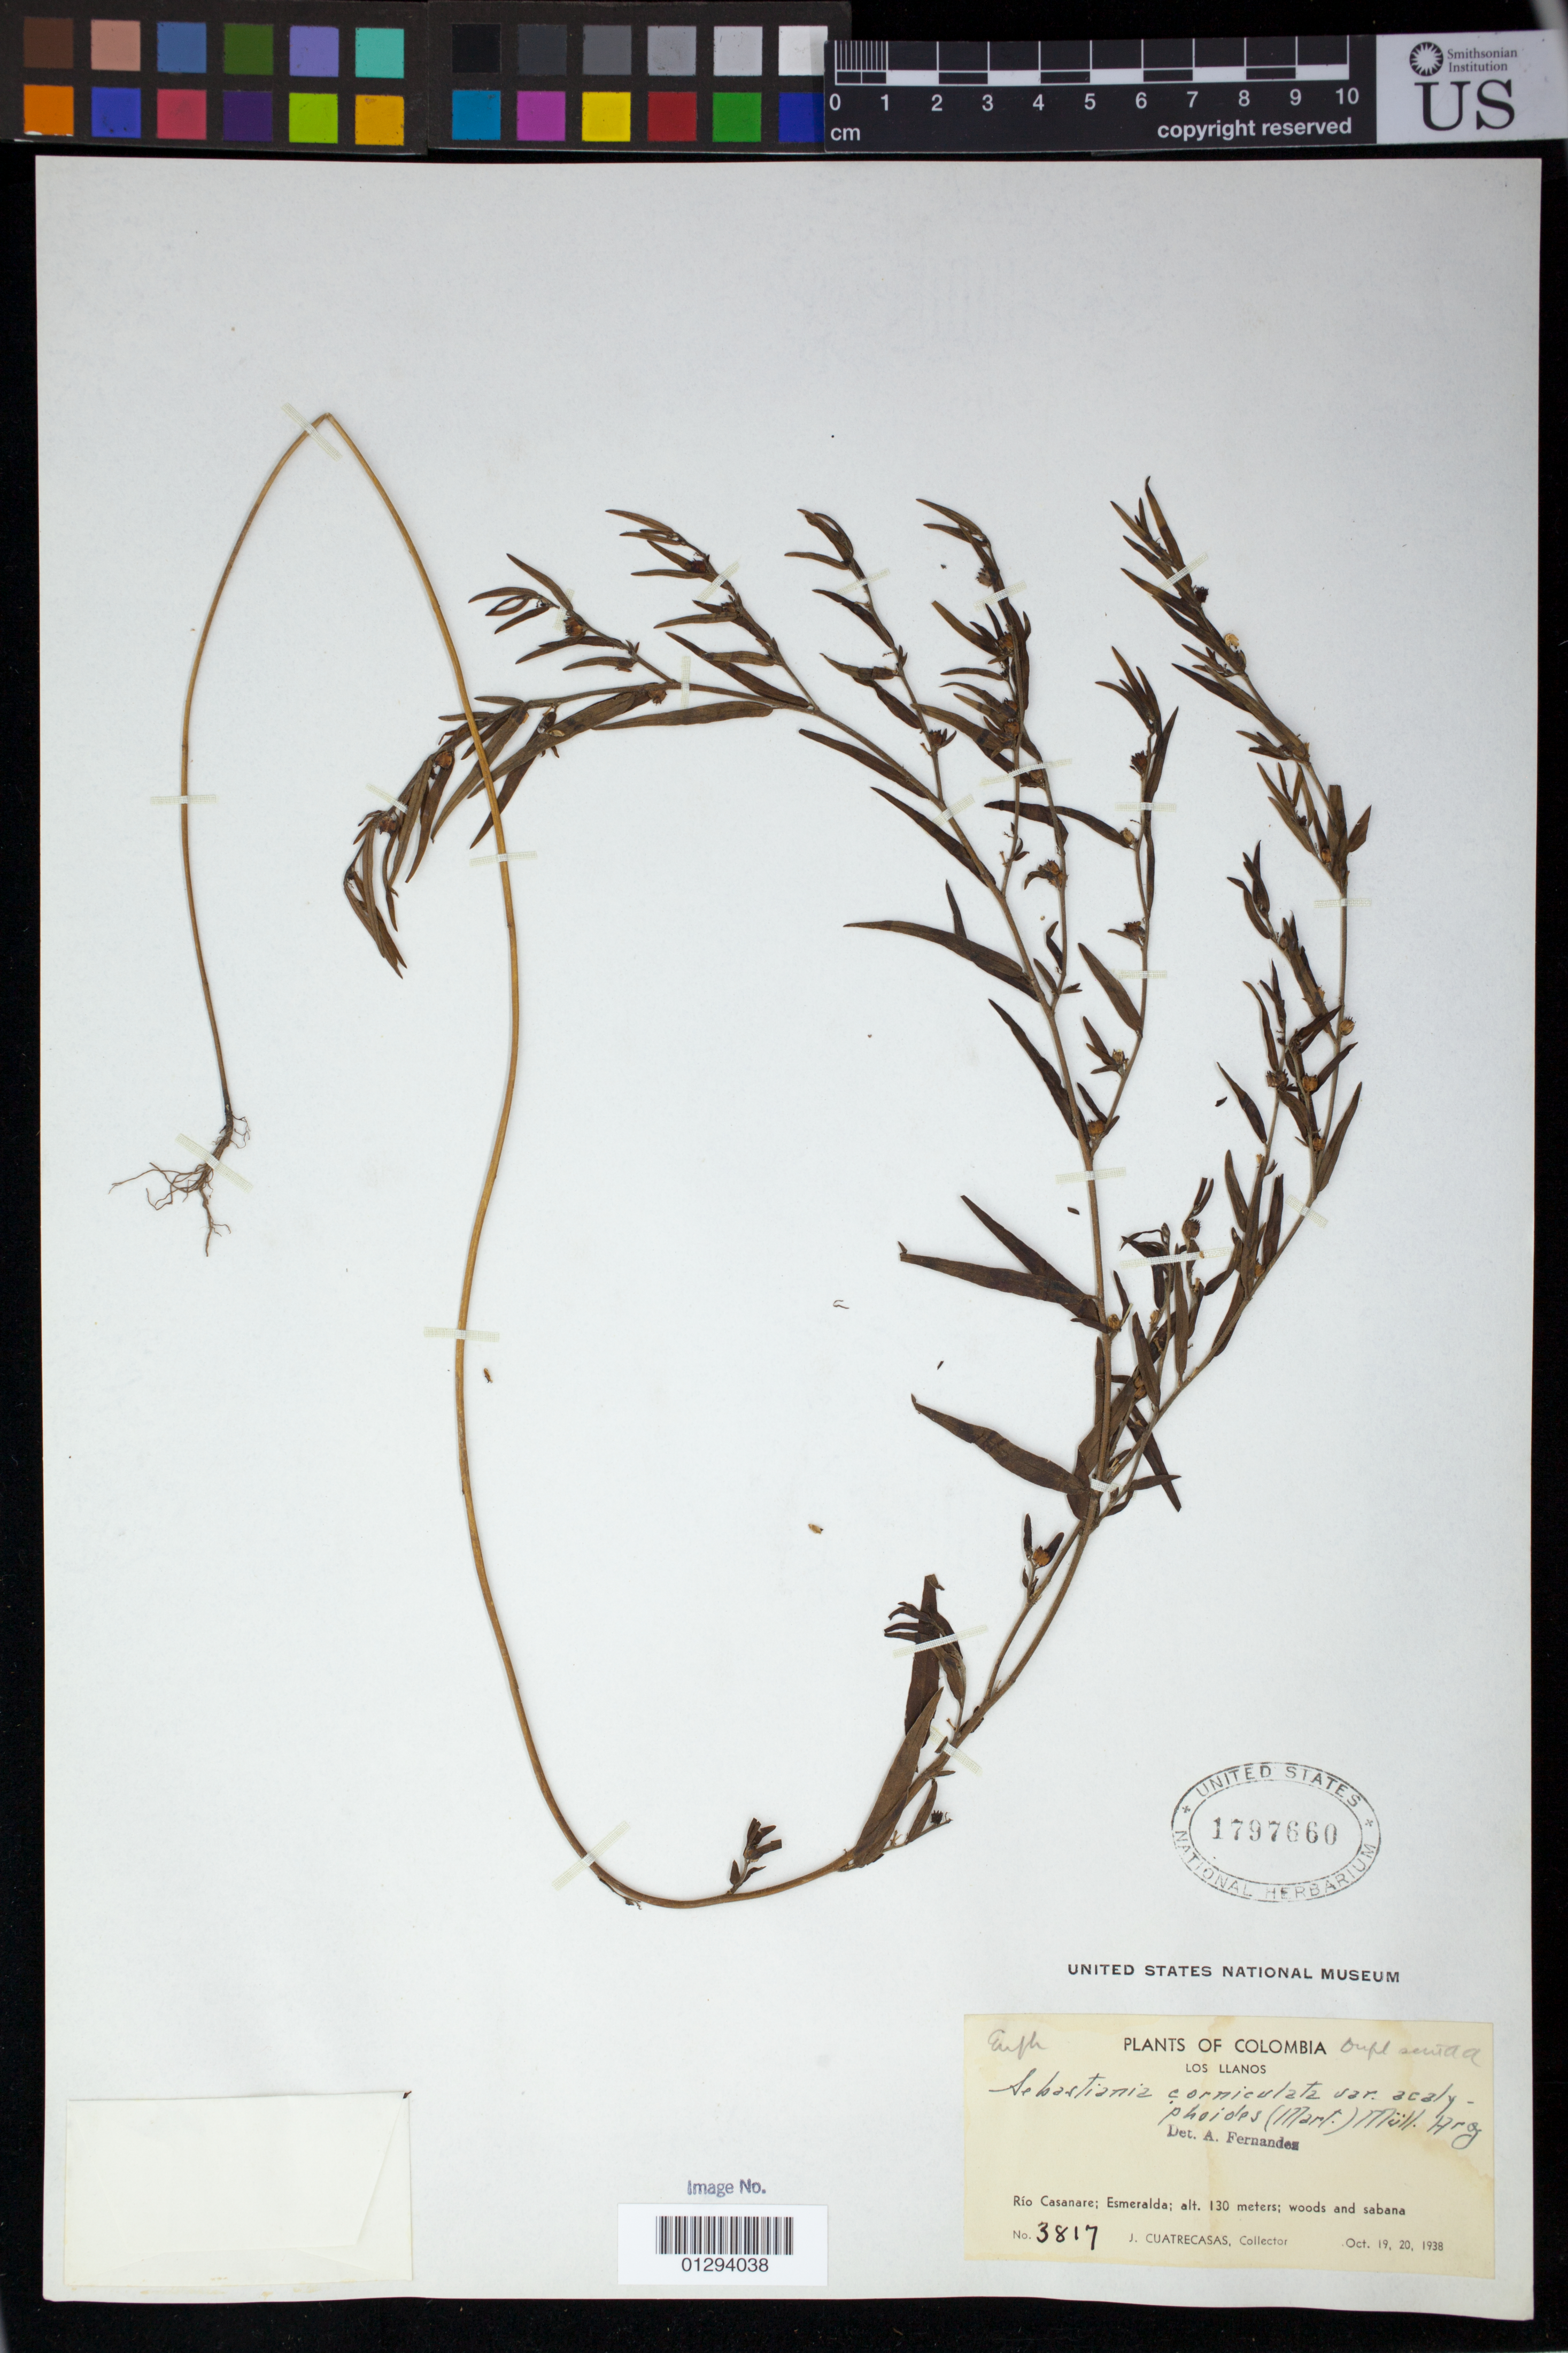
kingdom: Plantae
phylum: Tracheophyta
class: Magnoliopsida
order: Malpighiales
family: Euphorbiaceae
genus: Sebastiania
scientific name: Sebastiania commersoniana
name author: (Baill.) L.B. Sm. & Downs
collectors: J. Cuatrecasas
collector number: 3817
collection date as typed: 19 Oct 1938 to 20 Oct 1938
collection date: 1938-10-19/1938-10-20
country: Colombia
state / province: Arauca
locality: Los Llanos, Rio Casanare, Esmeralda.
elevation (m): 130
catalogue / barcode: US 1797660